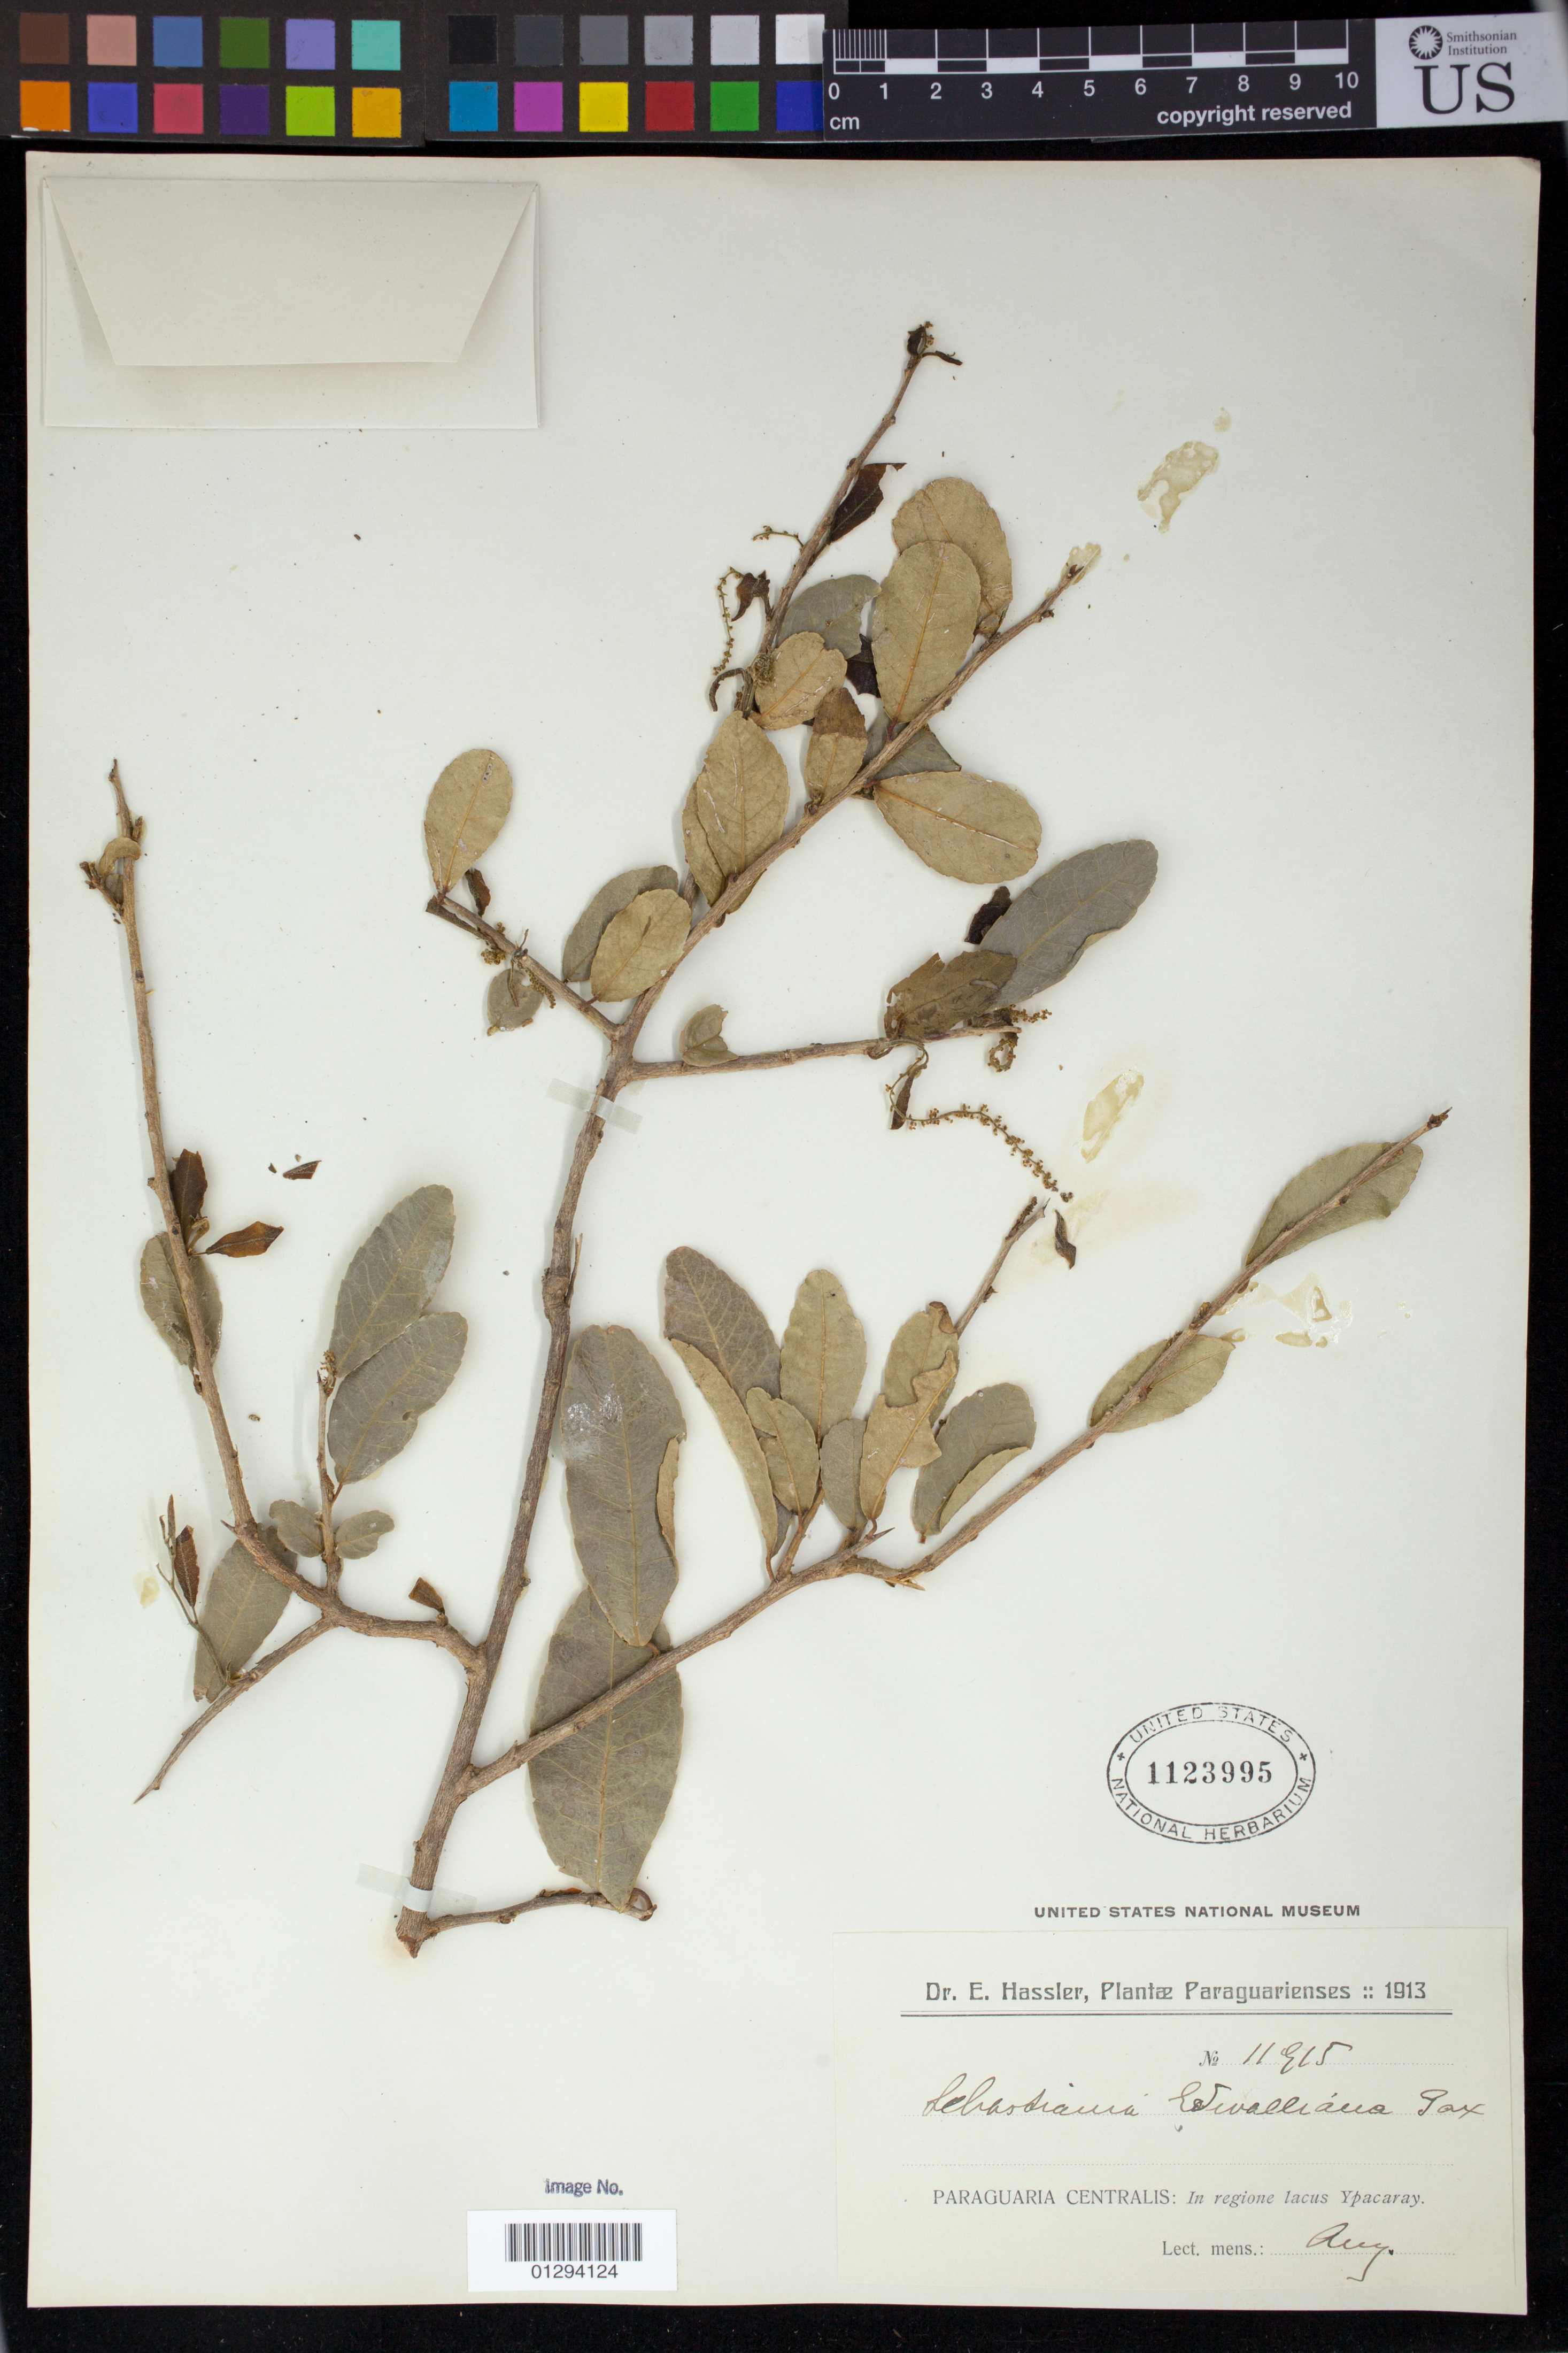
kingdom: Plantae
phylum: Tracheophyta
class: Magnoliopsida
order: Malpighiales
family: Euphorbiaceae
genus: Sebastiania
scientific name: Sebastiania edwalliana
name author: Pax & K. Hoffm.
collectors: E. Hassler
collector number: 11915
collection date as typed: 1913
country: Paraguay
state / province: Central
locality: In regione lacus Ypacaray.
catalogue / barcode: US 1123995